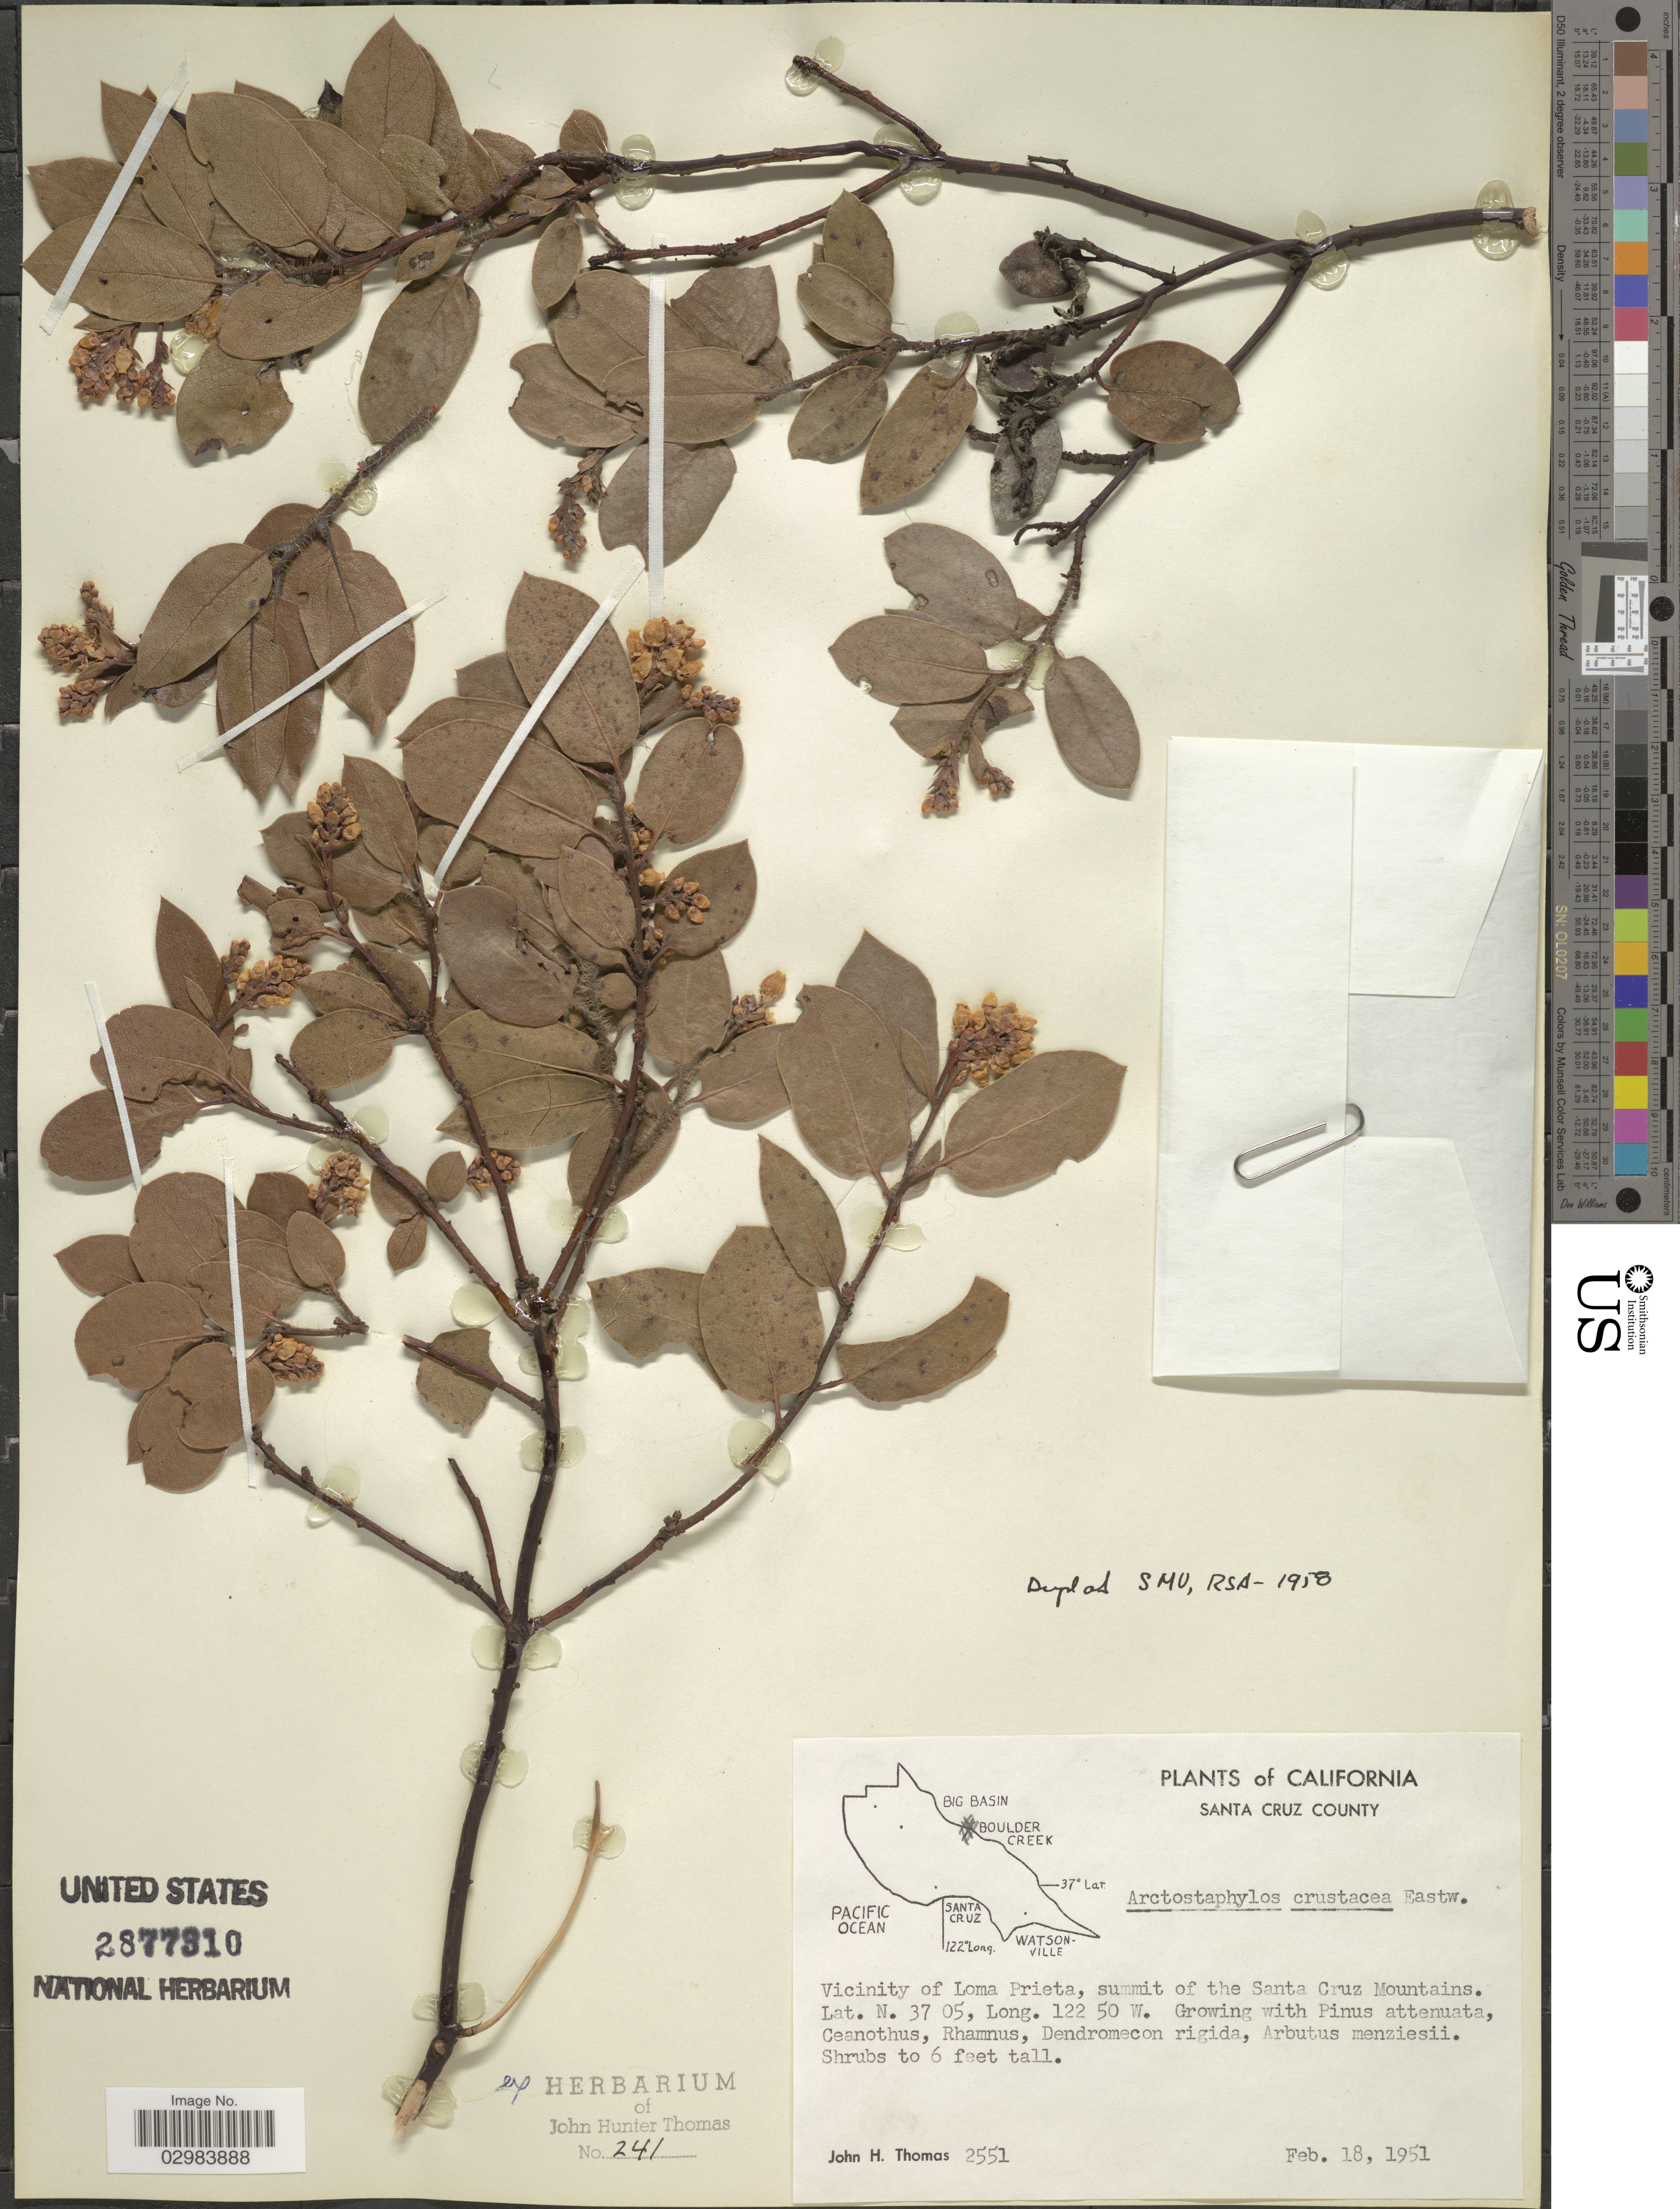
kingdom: Plantae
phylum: Tracheophyta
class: Magnoliopsida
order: Ericales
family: Ericaceae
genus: Arctostaphylos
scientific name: Arctostaphylos crustacea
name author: Eastw.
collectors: J. H. Thomas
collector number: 2551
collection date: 1951-02-18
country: United States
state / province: California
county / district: Santa Cruz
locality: Santa Cruz County, Vicinity of Loma Prieta, summit of the Santa Cruz Mountains.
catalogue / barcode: US 2877310